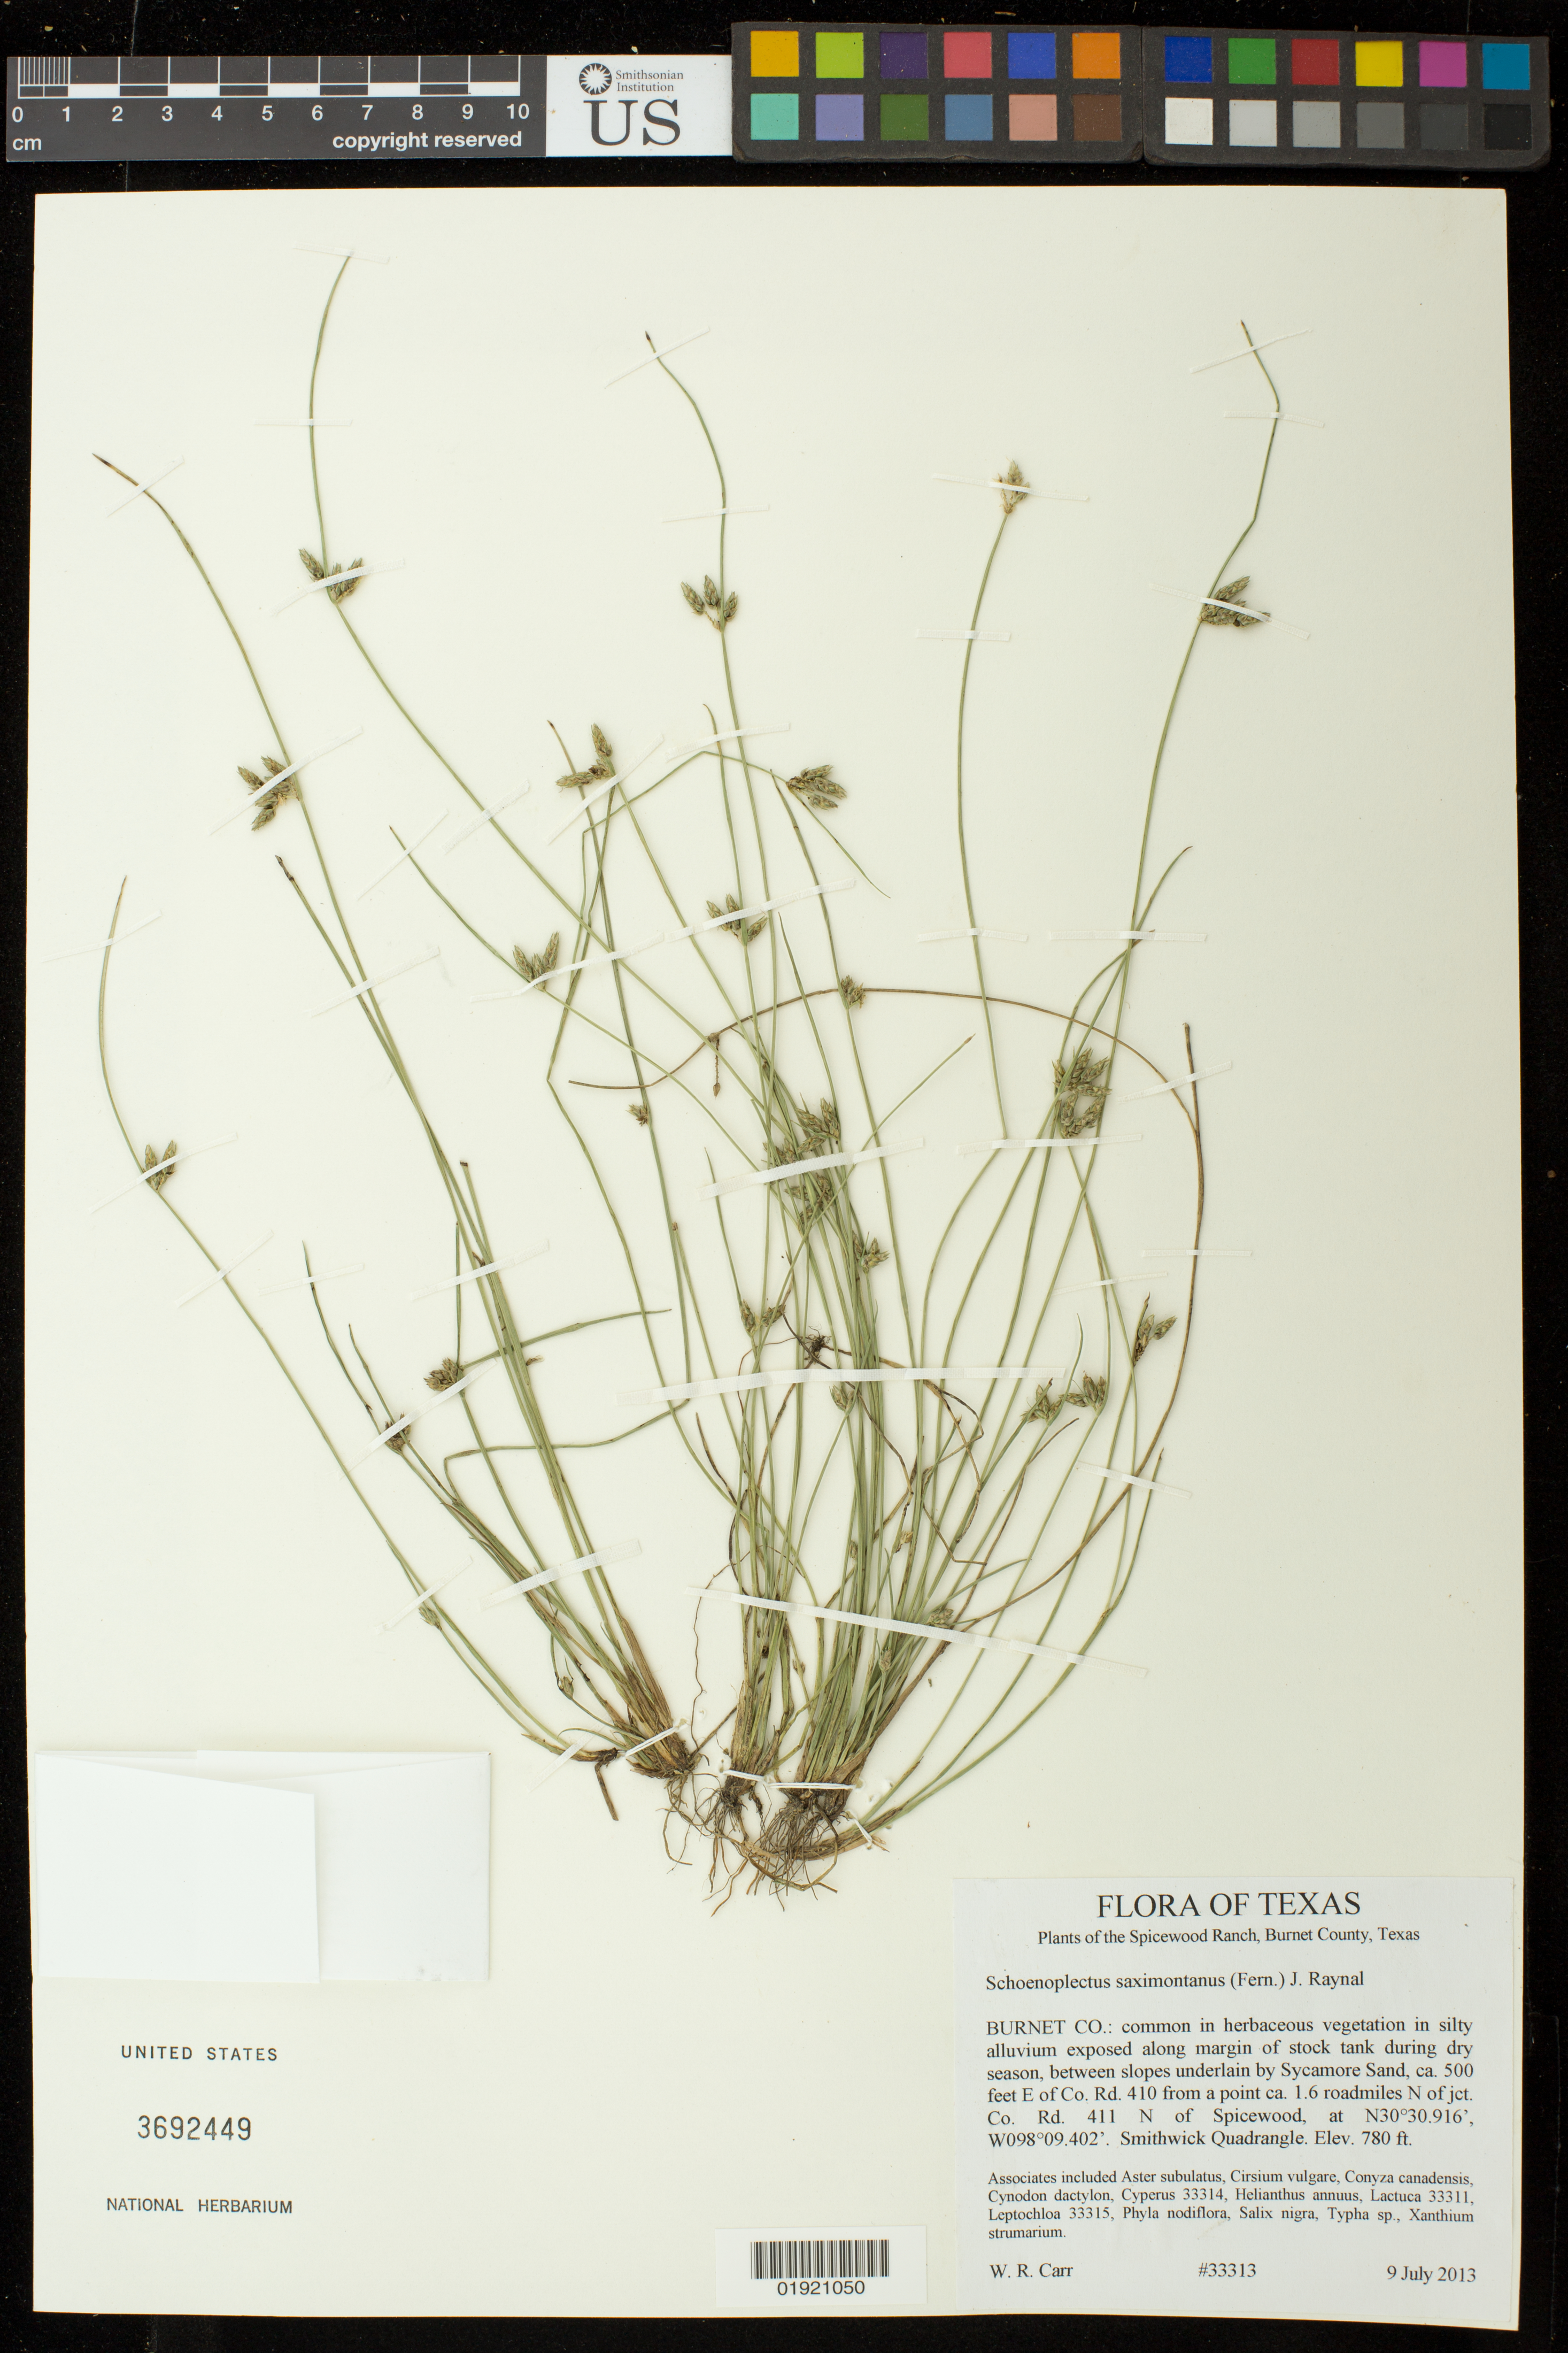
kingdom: Plantae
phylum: Tracheophyta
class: Liliopsida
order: Poales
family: Cyperaceae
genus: Schoenoplectus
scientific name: Schoenoplectus saximontanus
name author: (Fernald) J. Raynal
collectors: W. Carr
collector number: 33313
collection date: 2013-07-09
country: United States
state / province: Texas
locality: Burnet Co.: ca. 500 feet E of Co. Rd. 410 from a point ca. 1.6 roadmiles N of jct. Co. Rd. 411 N of Spicewood, Smithwick Quadrangle.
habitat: Common in herbaceous vegetation in silty alluvium exposed along margin of stock tank during dry season, between slopes underlain by Sycamore Sand.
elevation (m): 238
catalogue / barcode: US 3692449